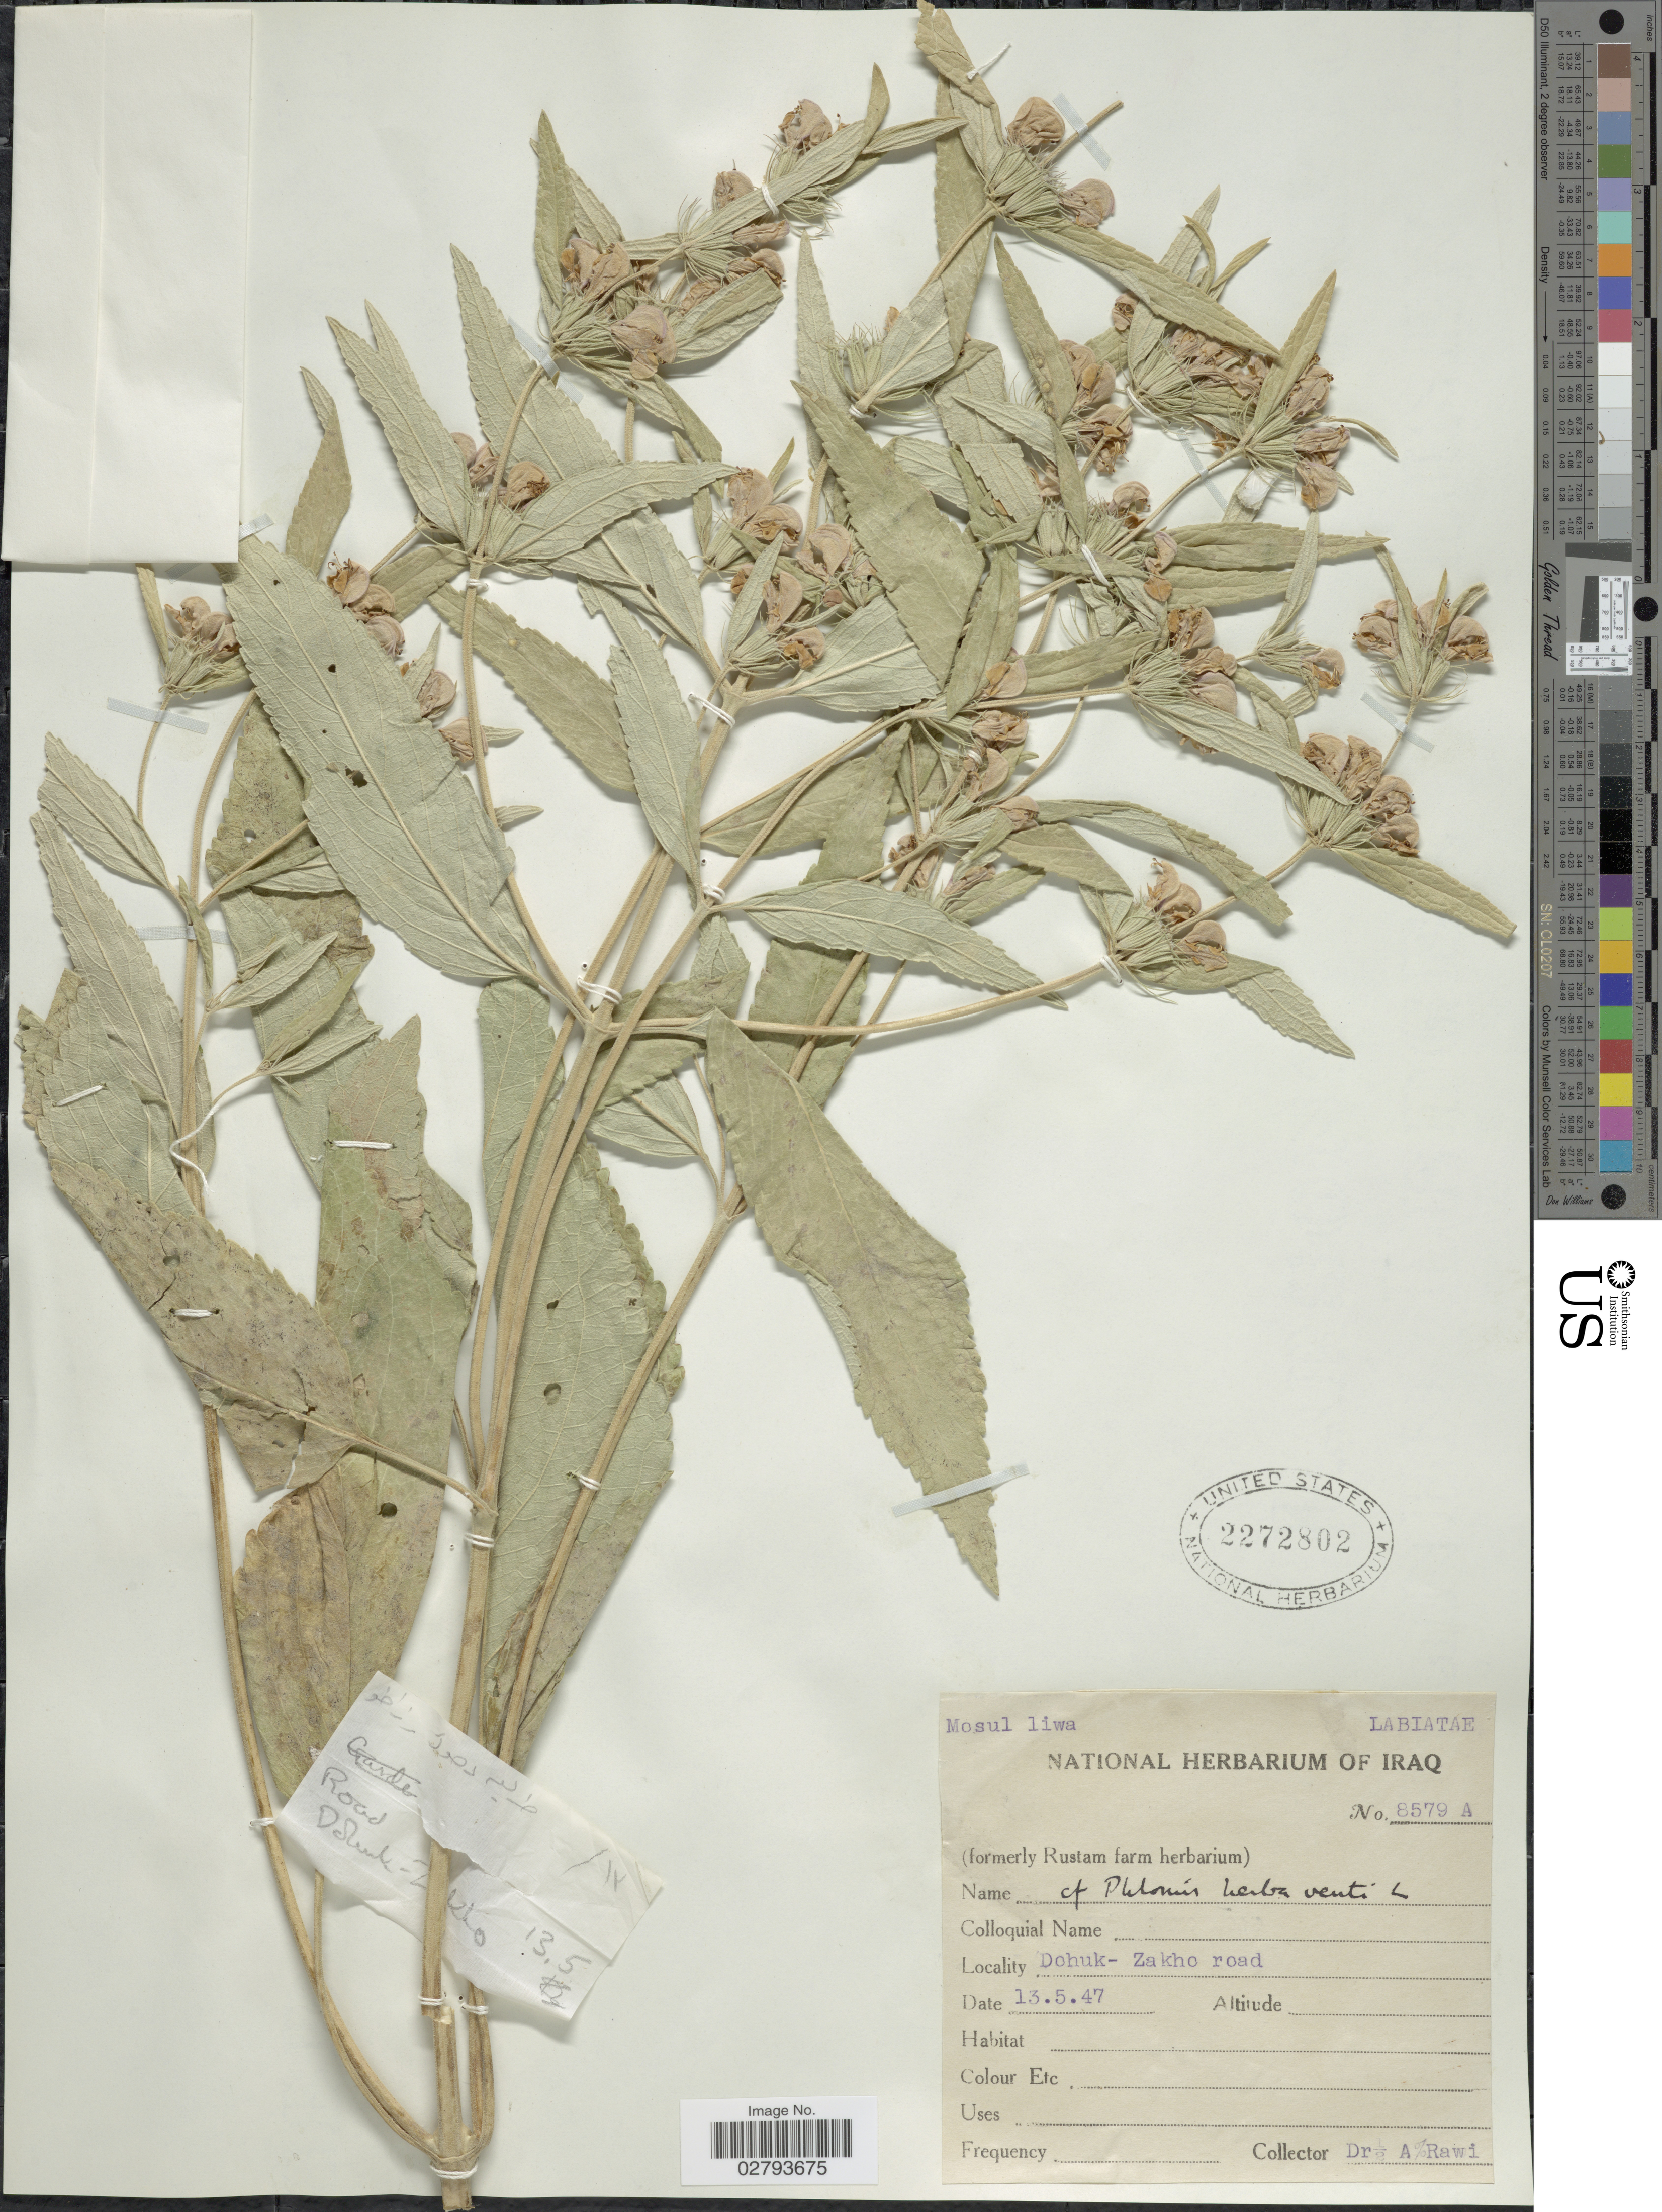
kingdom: Plantae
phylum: Tracheophyta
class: Magnoliopsida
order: Lamiales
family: Lamiaceae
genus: Phlomis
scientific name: Phlomis herba-venti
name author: L.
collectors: A. Rawi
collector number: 8579A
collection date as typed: Transcribed d/m/y: 13/5/47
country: Iraq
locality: Mosul liwa. Dohuk- Zahko road.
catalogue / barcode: US 2272802